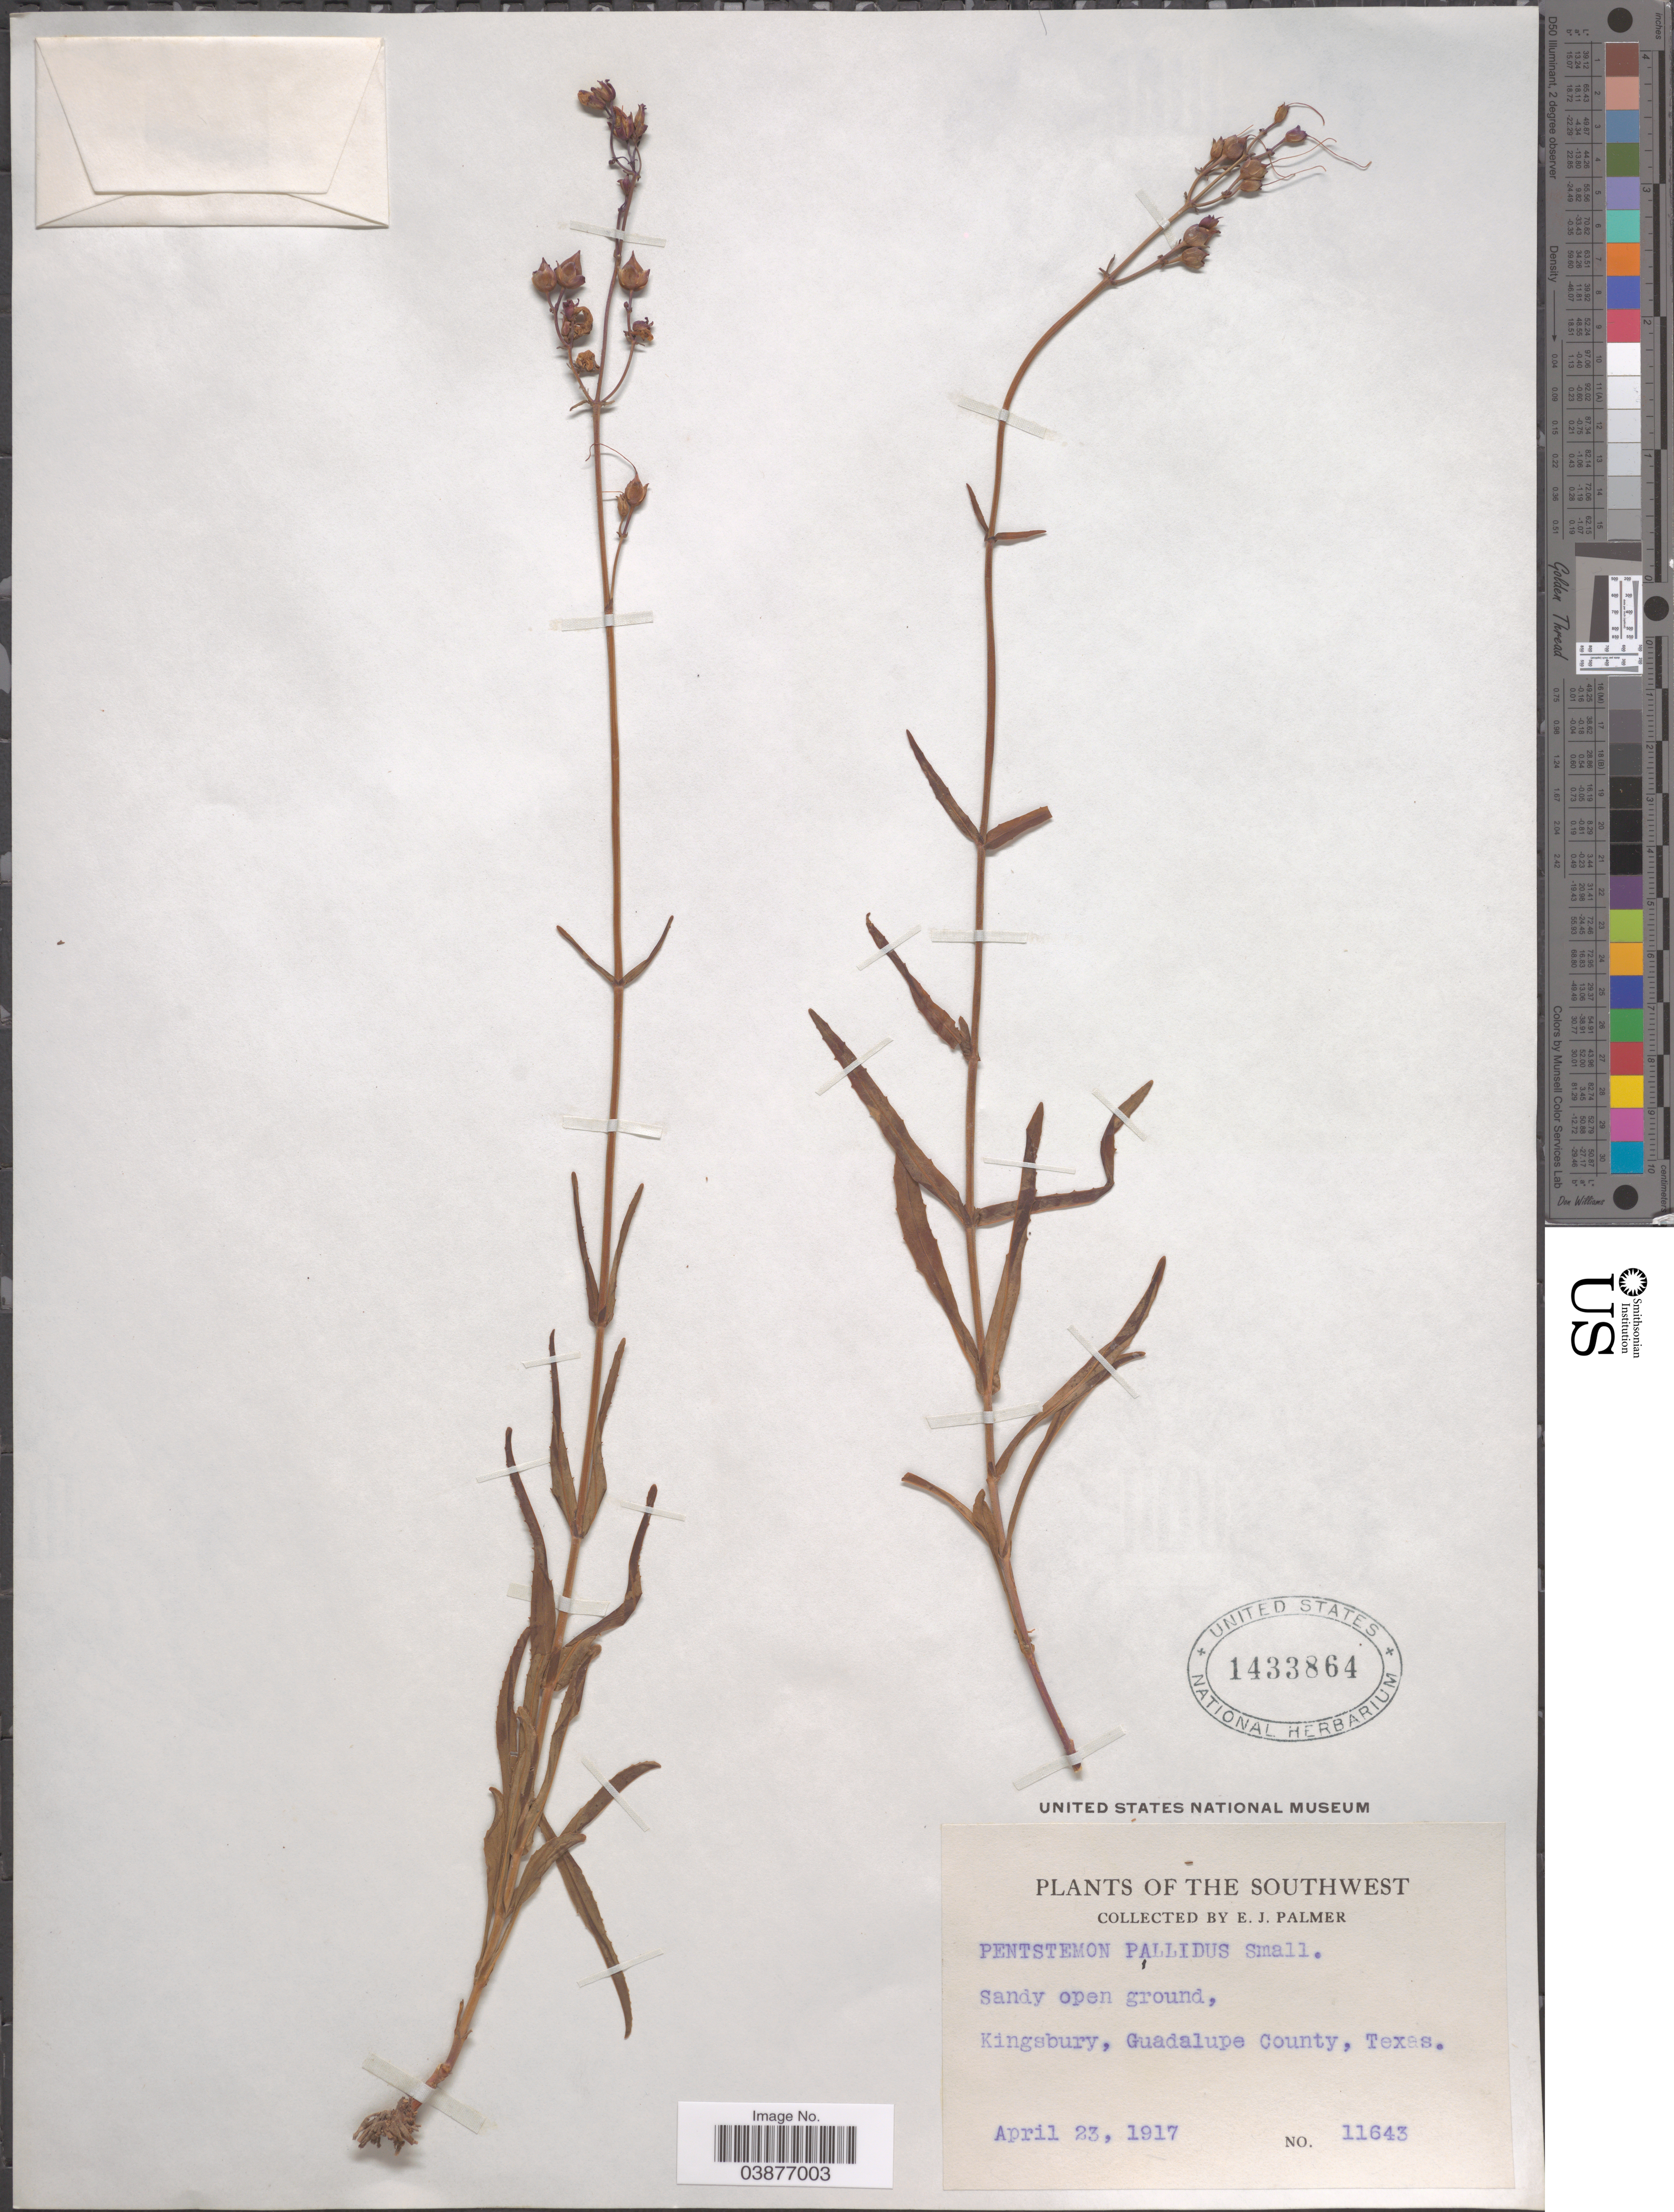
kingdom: Plantae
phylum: Tracheophyta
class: Magnoliopsida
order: Lamiales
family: Plantaginaceae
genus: Penstemon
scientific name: Penstemon pallidus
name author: Small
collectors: E. J. Palmer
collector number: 11643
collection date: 1917-04-23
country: United States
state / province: Texas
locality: Southwest. Kingsbury, Guadalupe County.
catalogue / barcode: US 1433864